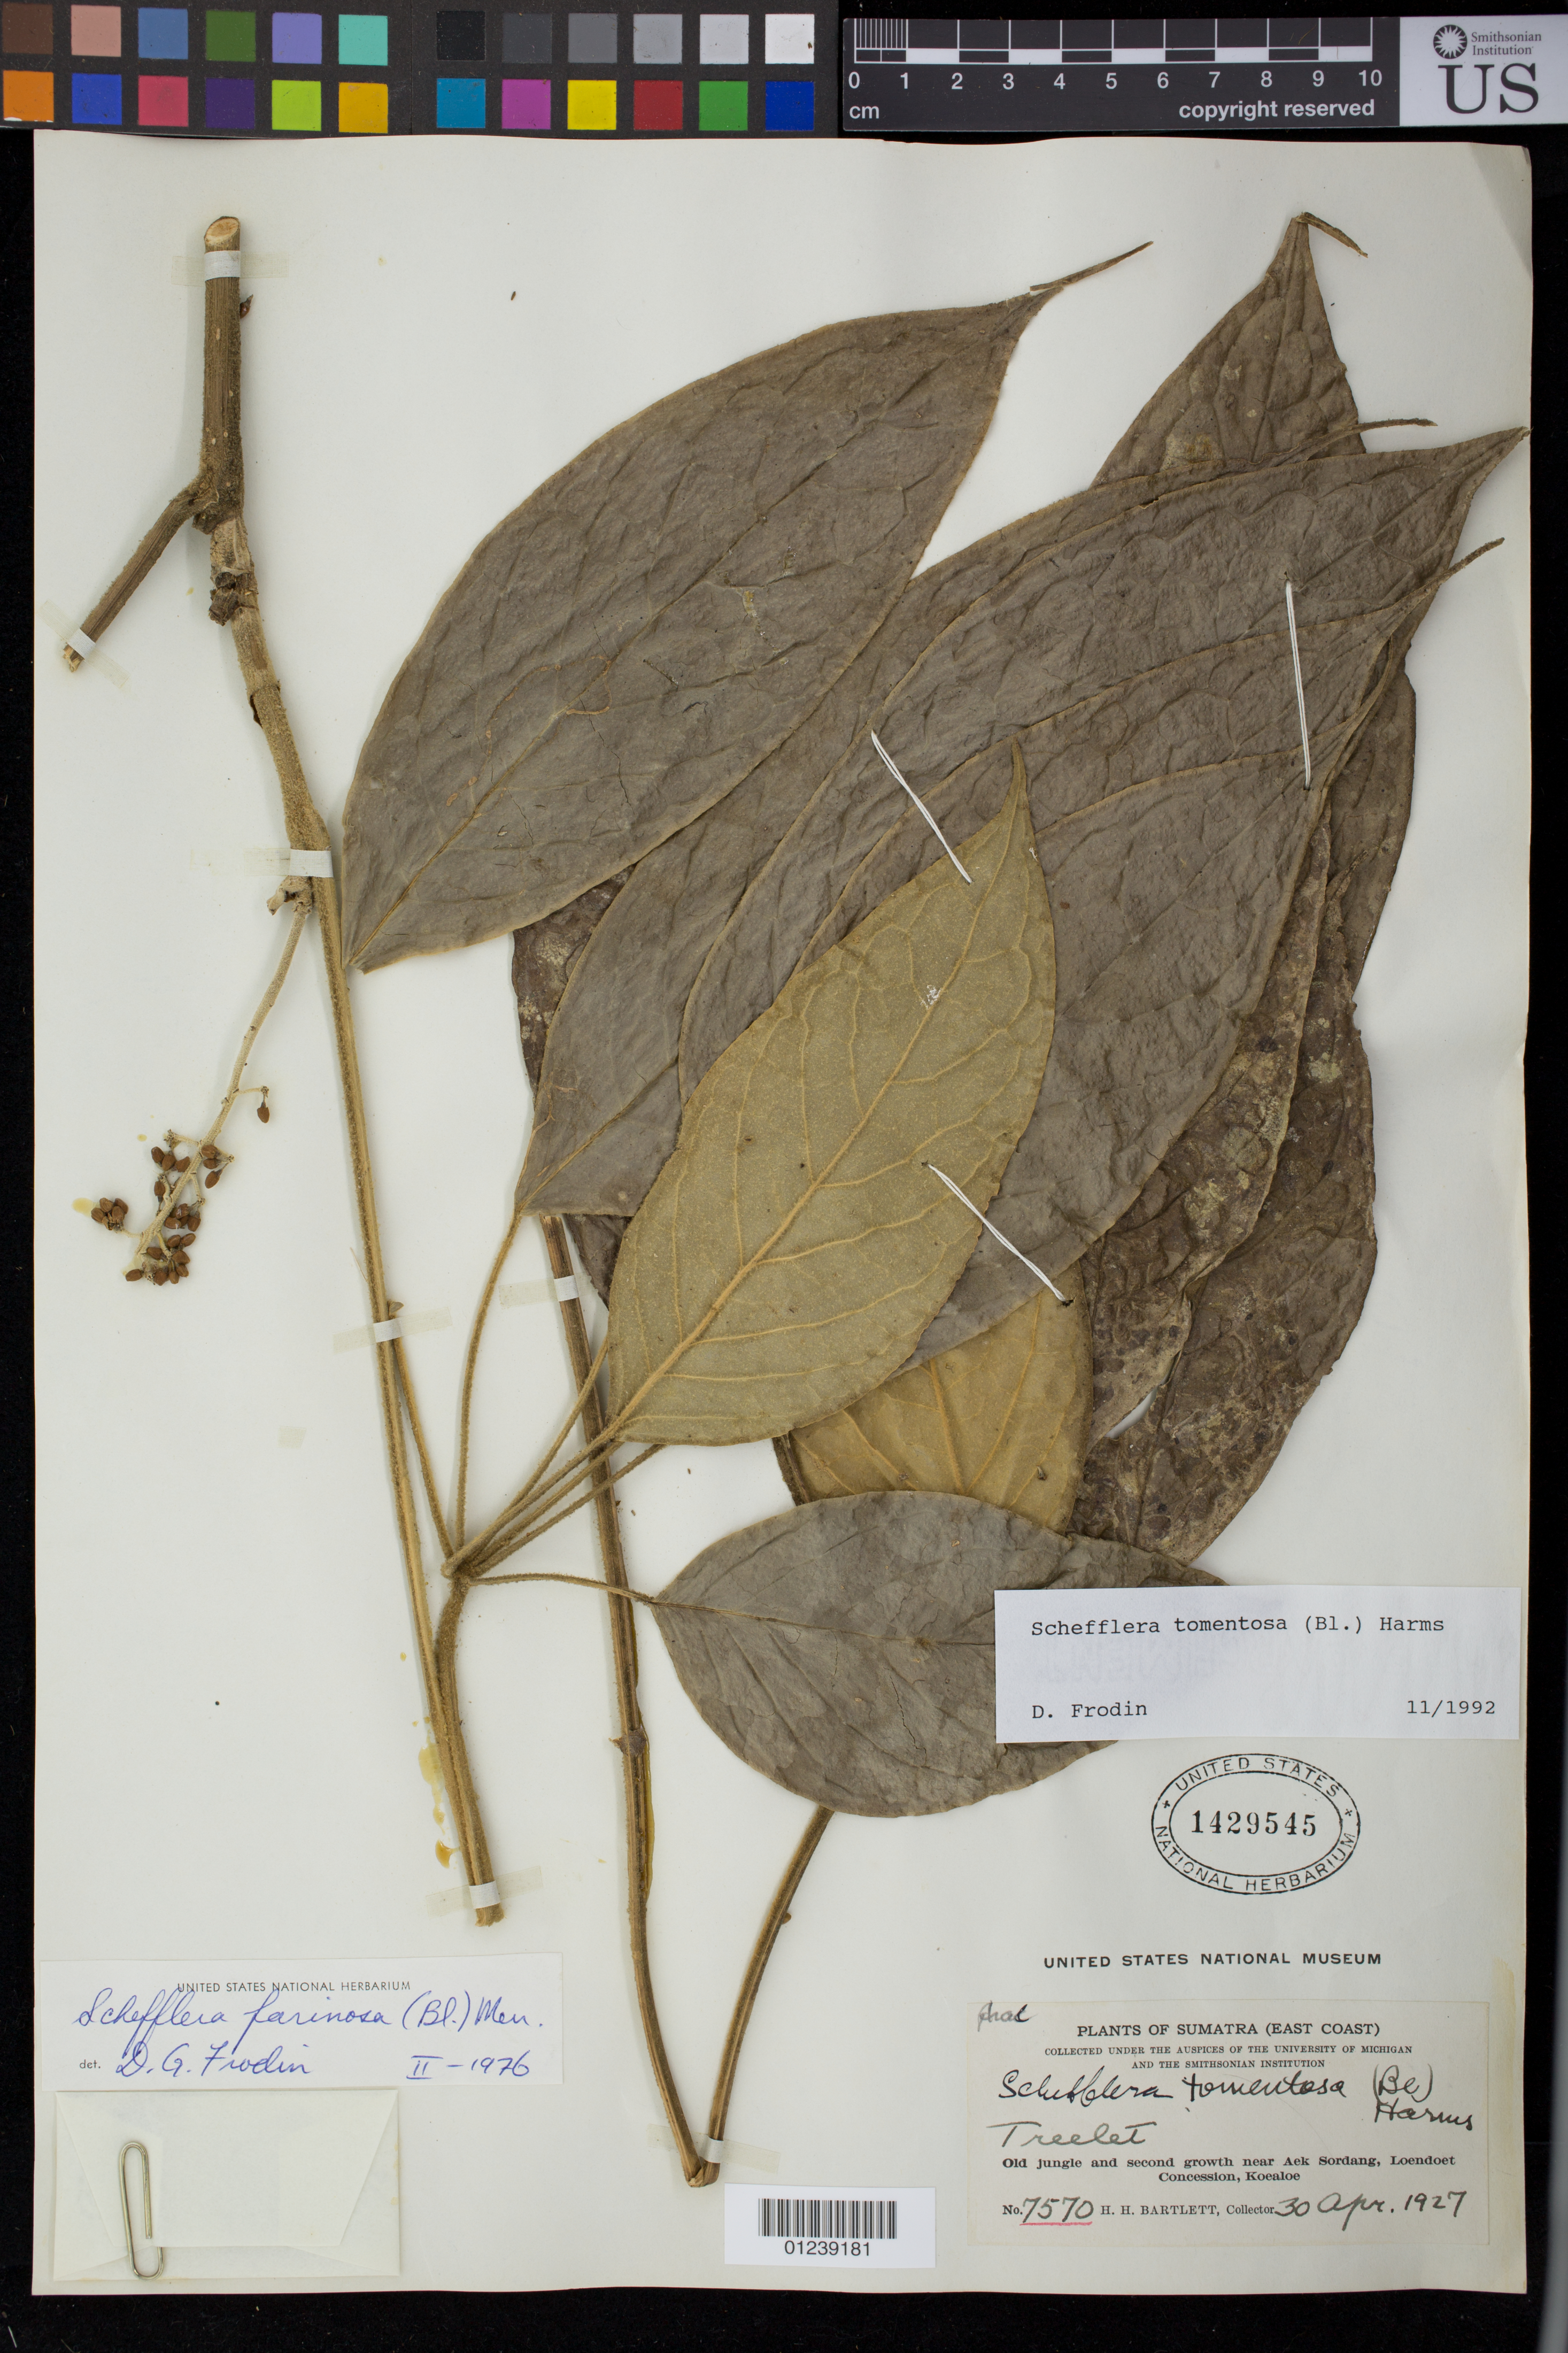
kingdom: Plantae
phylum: Tracheophyta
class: Magnoliopsida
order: Apiales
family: Araliaceae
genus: Heptapleurum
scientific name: Heptapleurum farinosum var. farinosum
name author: (Blume) Lowry & G. M. Plunkett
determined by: Wagner, W. L., (BOT), Smithsonian Institution - National Museum of Natural History (UNITED STATES)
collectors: H. H. Bartlett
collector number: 7570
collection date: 1927-04-30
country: Indonesia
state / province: Sumatra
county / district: Sumatera Utara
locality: East Coast. Old jungle and second growth near Aek Sordang, Loendoet Concession, Koealoe.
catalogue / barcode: US 1429545